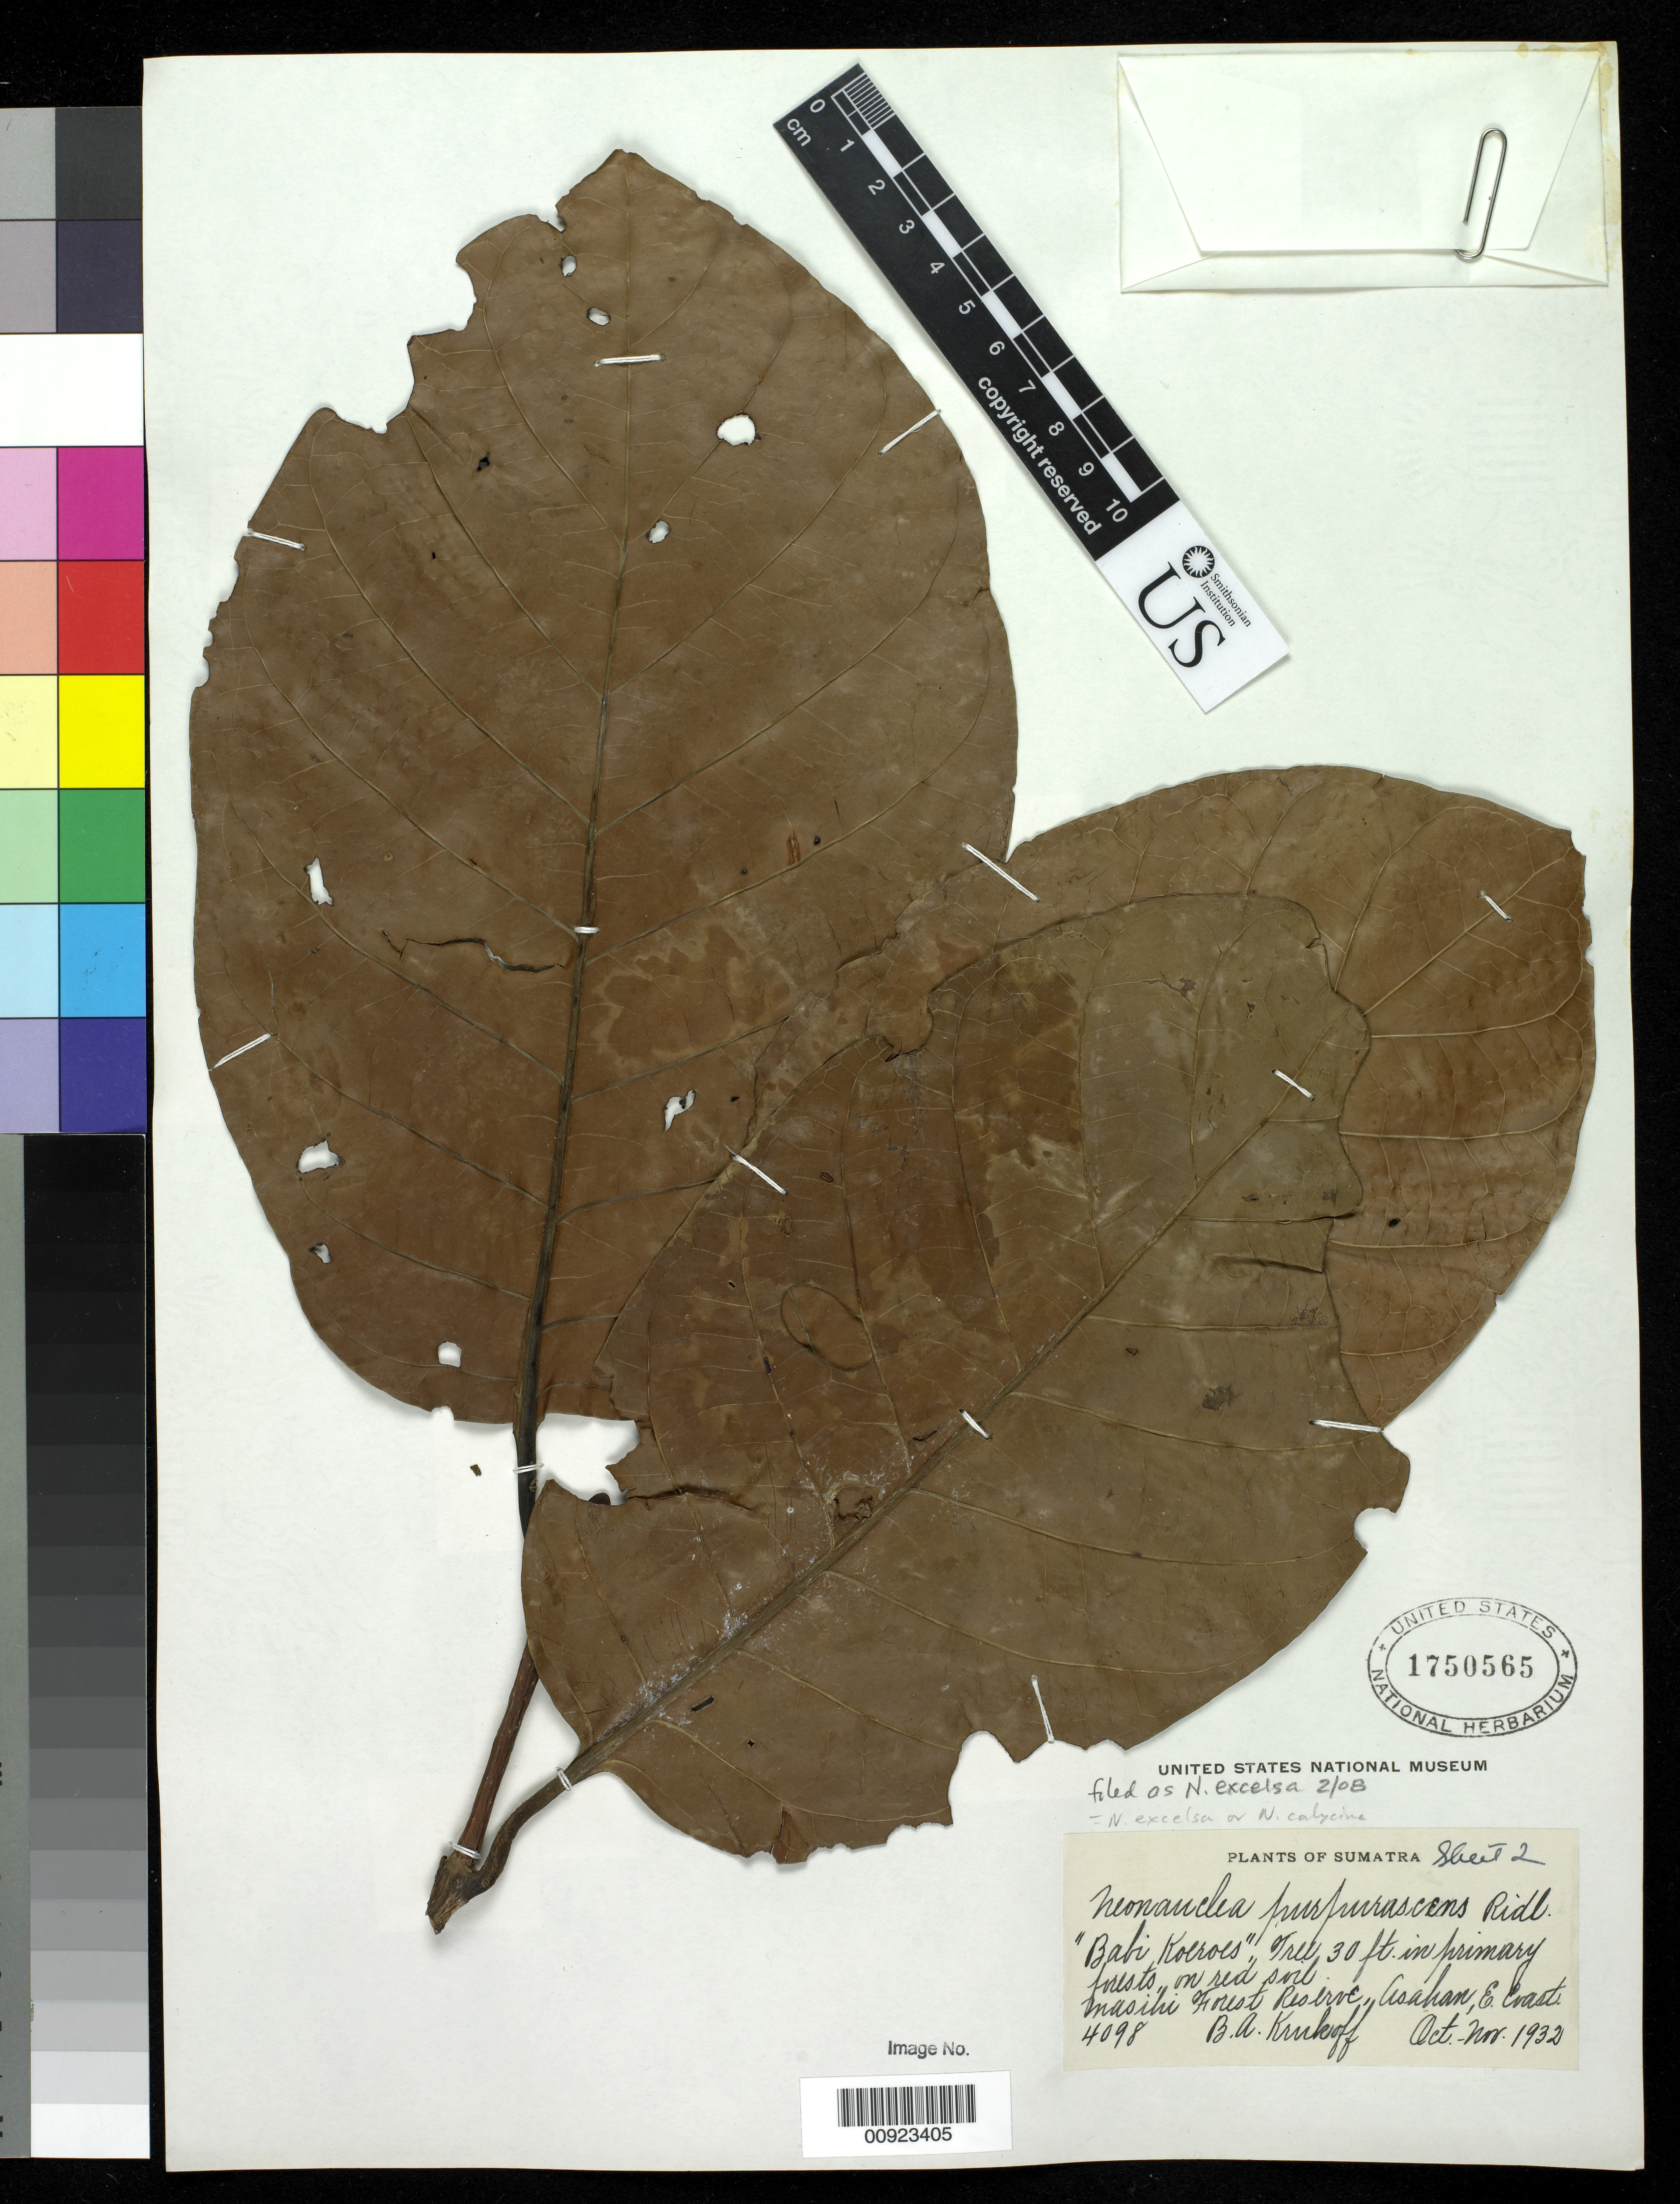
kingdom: Plantae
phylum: Tracheophyta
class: Magnoliopsida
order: Gentianales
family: Rubiaceae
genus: Neonauclea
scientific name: Neonauclea excelsa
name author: Merr.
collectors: B. A. Krukoff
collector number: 4098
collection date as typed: Oct 1932 to Nov 1932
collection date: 1932-10/1932-11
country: Indonesia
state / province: Sumatra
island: Sumatra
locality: Masihi F.R., Asahan, E. Coast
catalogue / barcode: US 1750565